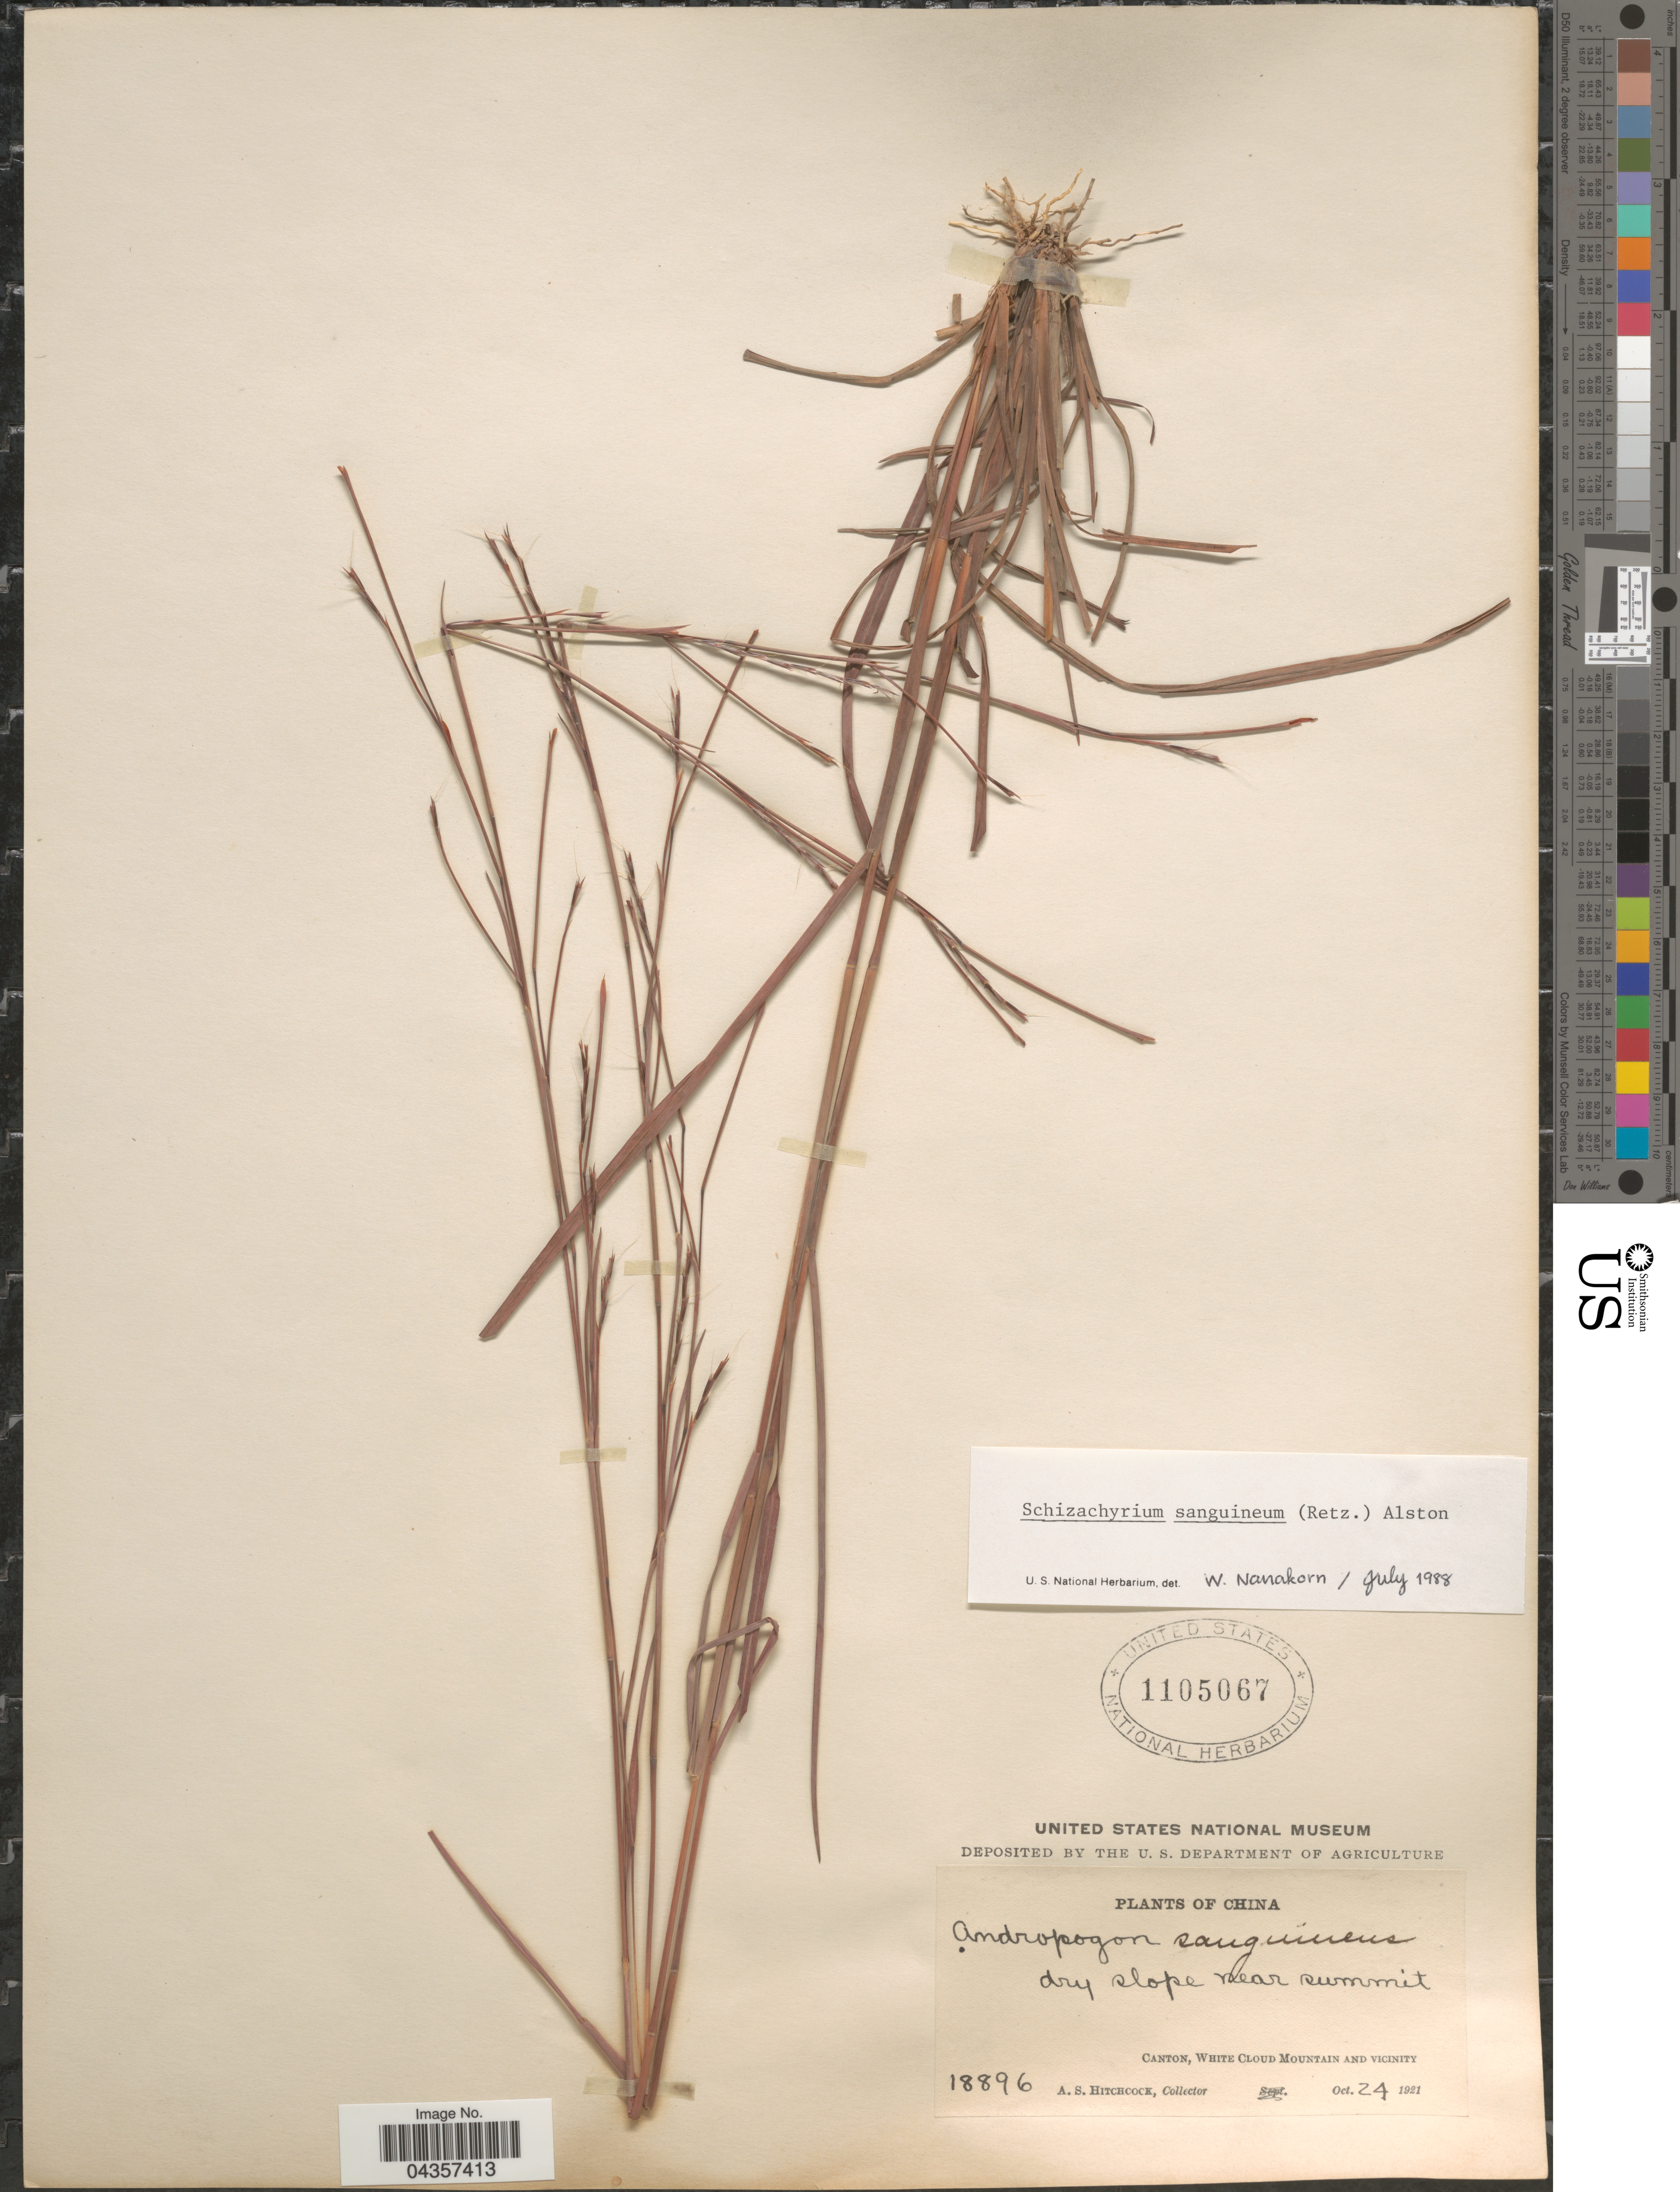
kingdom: Plantae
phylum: Tracheophyta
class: Liliopsida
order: Poales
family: Poaceae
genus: Schizachyrium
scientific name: Schizachyrium sanguineum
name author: (Retz.) Alston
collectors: A. S. Hitchcock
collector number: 18896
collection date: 1921-10-24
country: China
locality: Dry slope near summit. Canton, White Cloud Mountain and vicinity.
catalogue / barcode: US 1105067